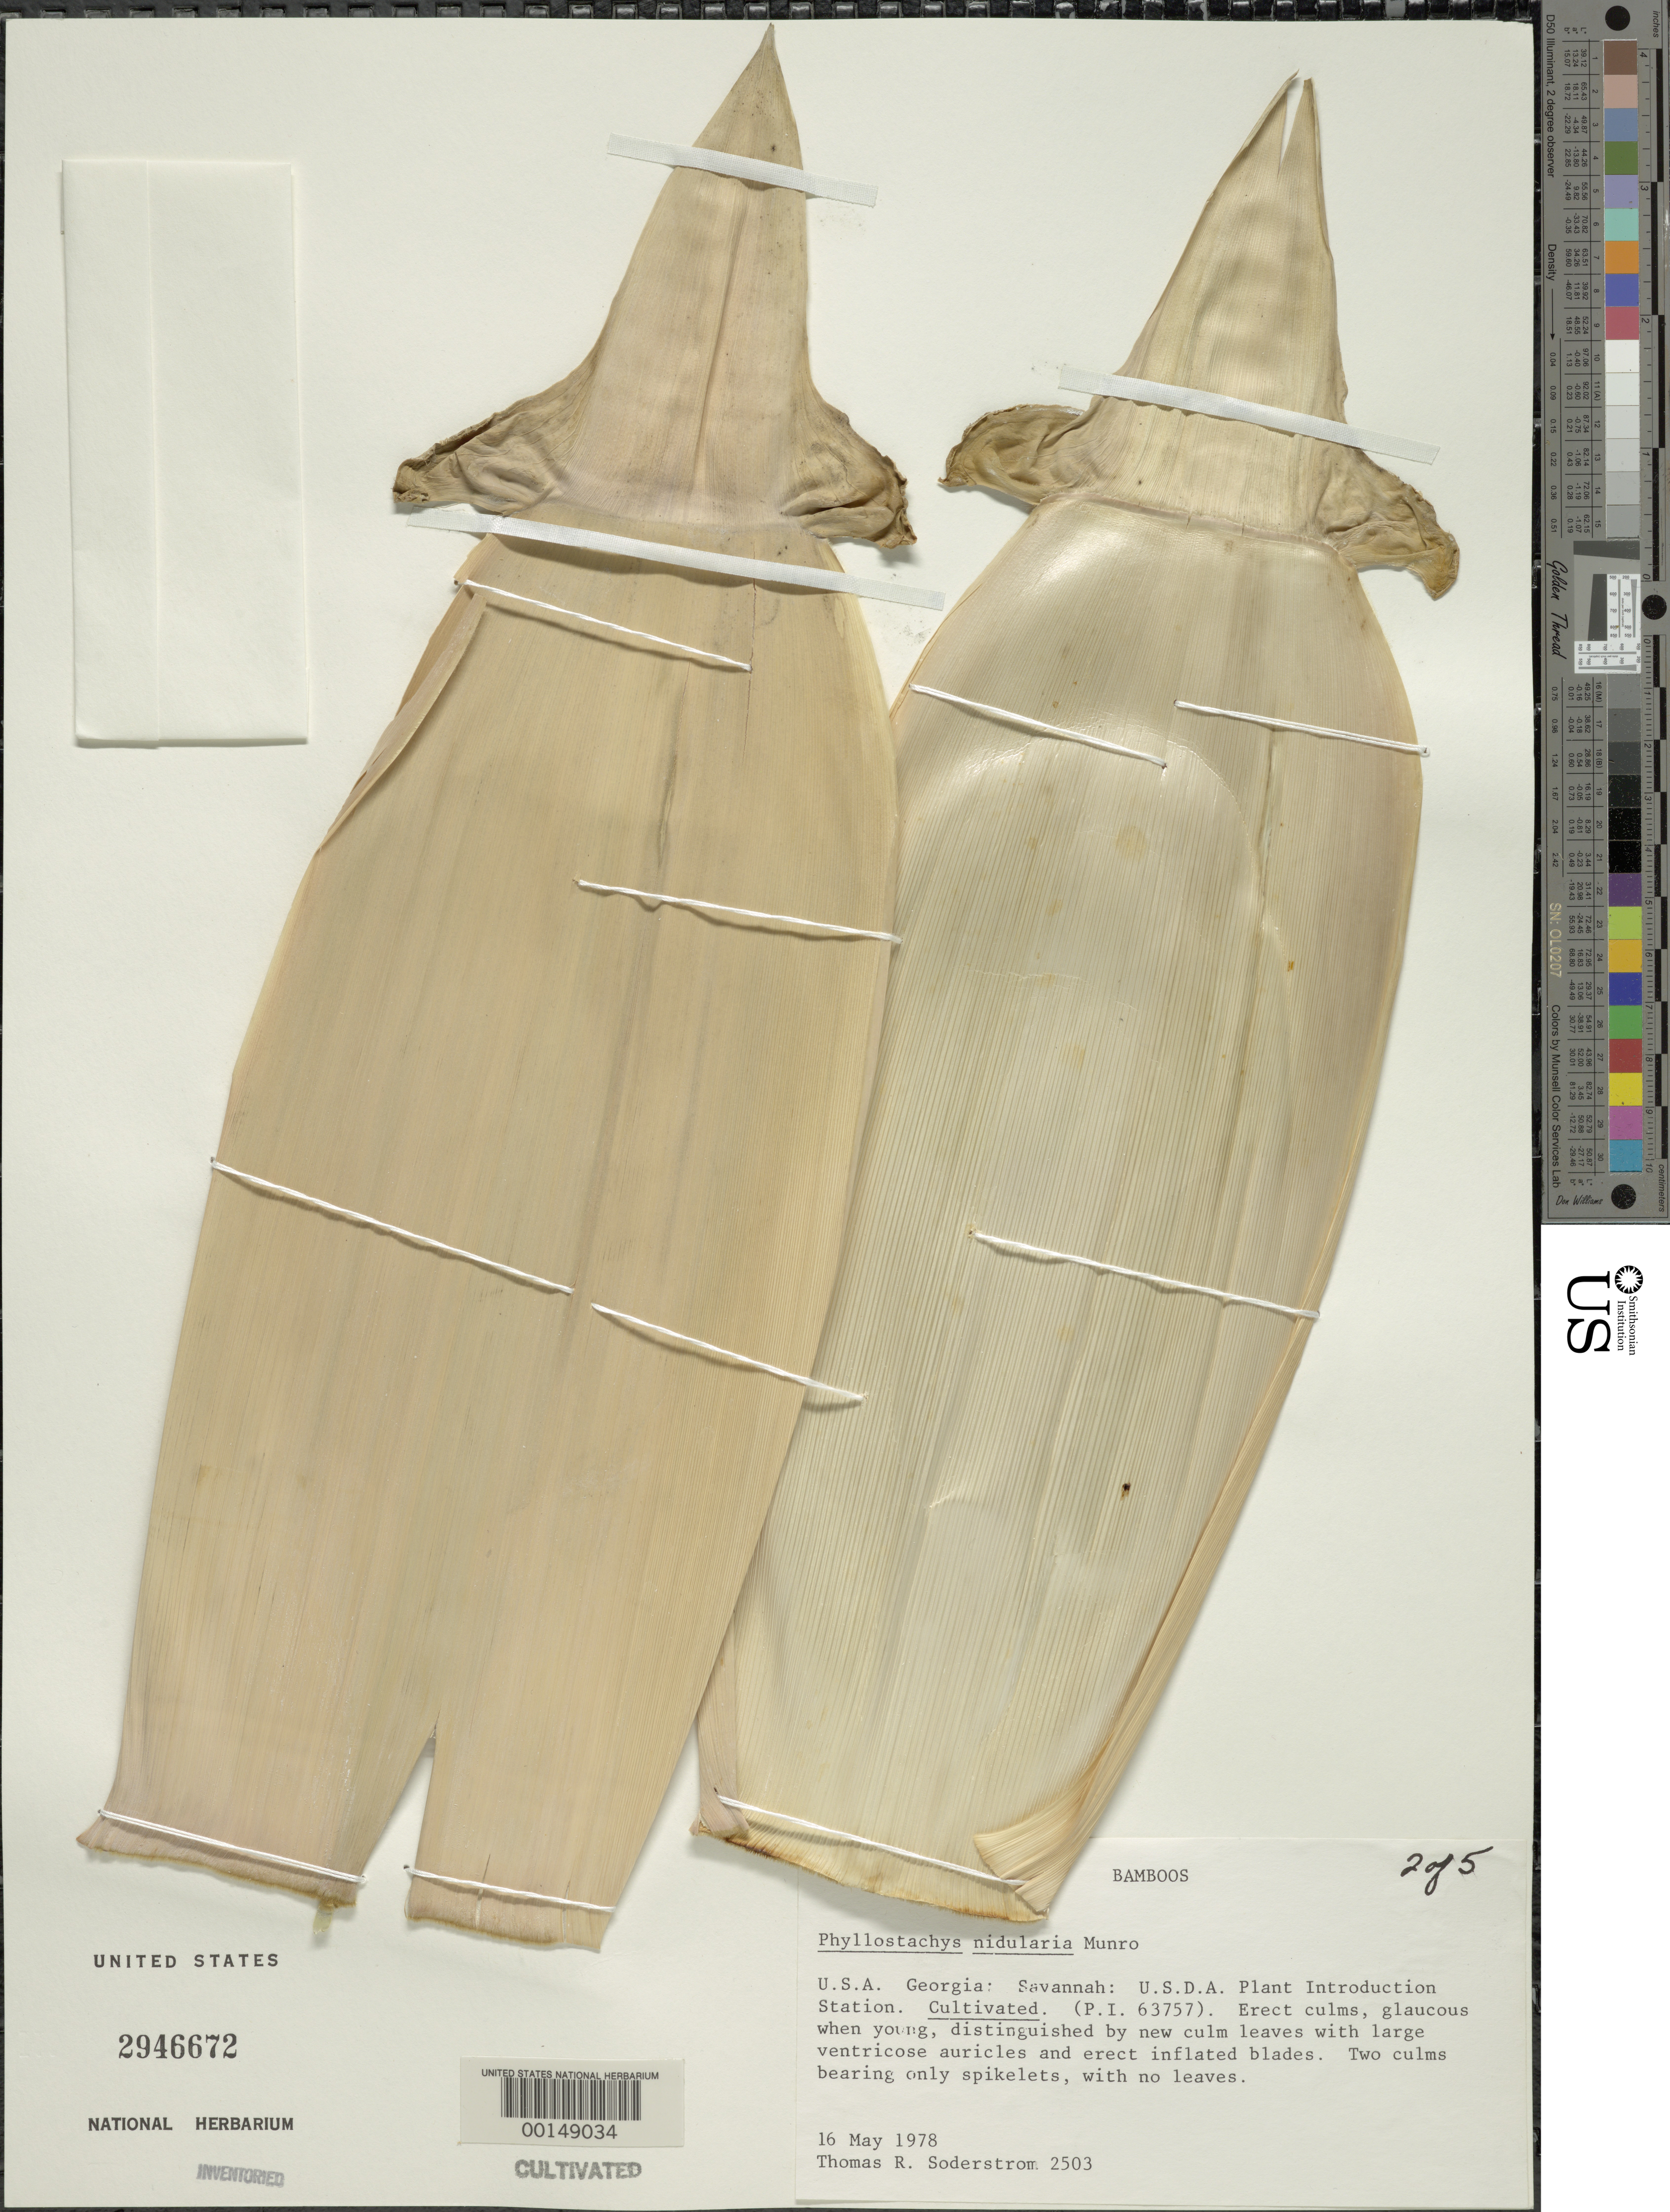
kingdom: Plantae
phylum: Tracheophyta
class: Liliopsida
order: Poales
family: Poaceae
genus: Phyllostachys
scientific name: Phyllostachys nidularia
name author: Munro ex Fenzi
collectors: T. R. Soderstrom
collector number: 2503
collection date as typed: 16 May 1978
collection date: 1978-05-16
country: United States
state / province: Georgia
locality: Savannah, Barbour Lathrop P.I. Garden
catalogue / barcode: US 2946672